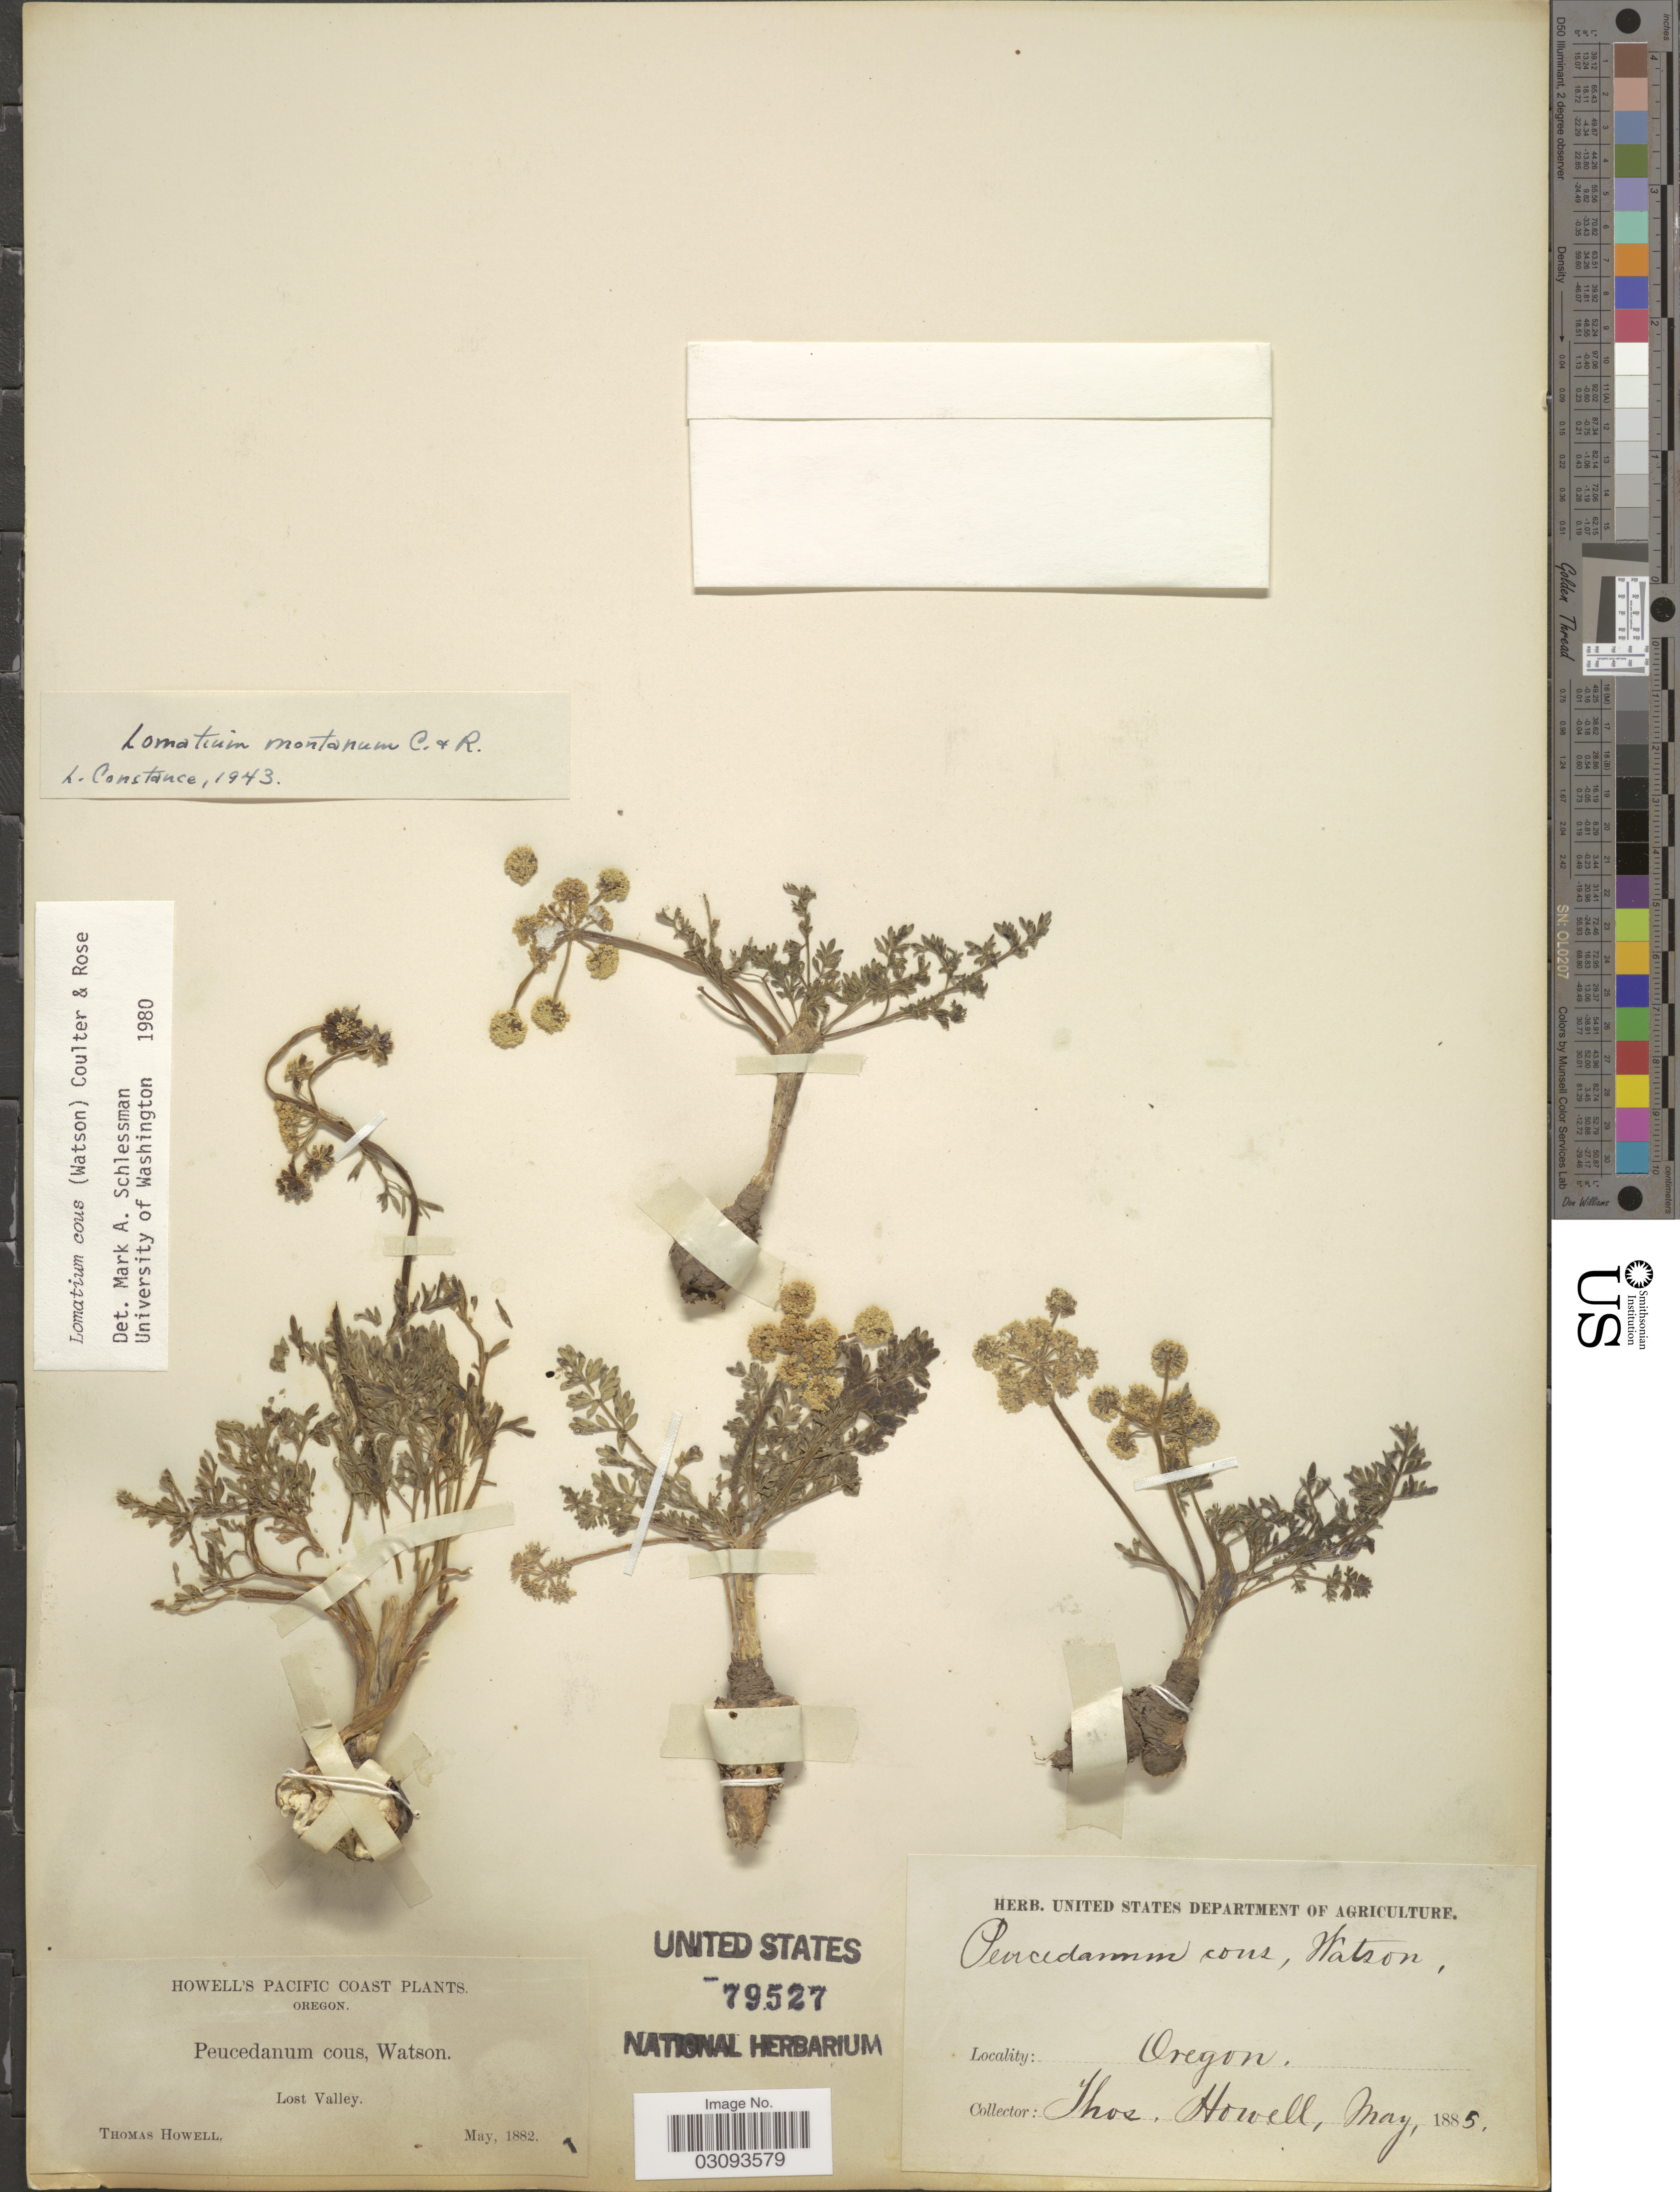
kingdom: Plantae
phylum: Tracheophyta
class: Magnoliopsida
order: Apiales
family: Apiaceae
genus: Lomatium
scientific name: Lomatium cous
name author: (S. Watson) J.M. Coult. & Rose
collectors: T. Howell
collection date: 1882-05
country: United States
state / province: Oregon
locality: Pacific Coast. Lost Valley.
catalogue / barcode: US 79527